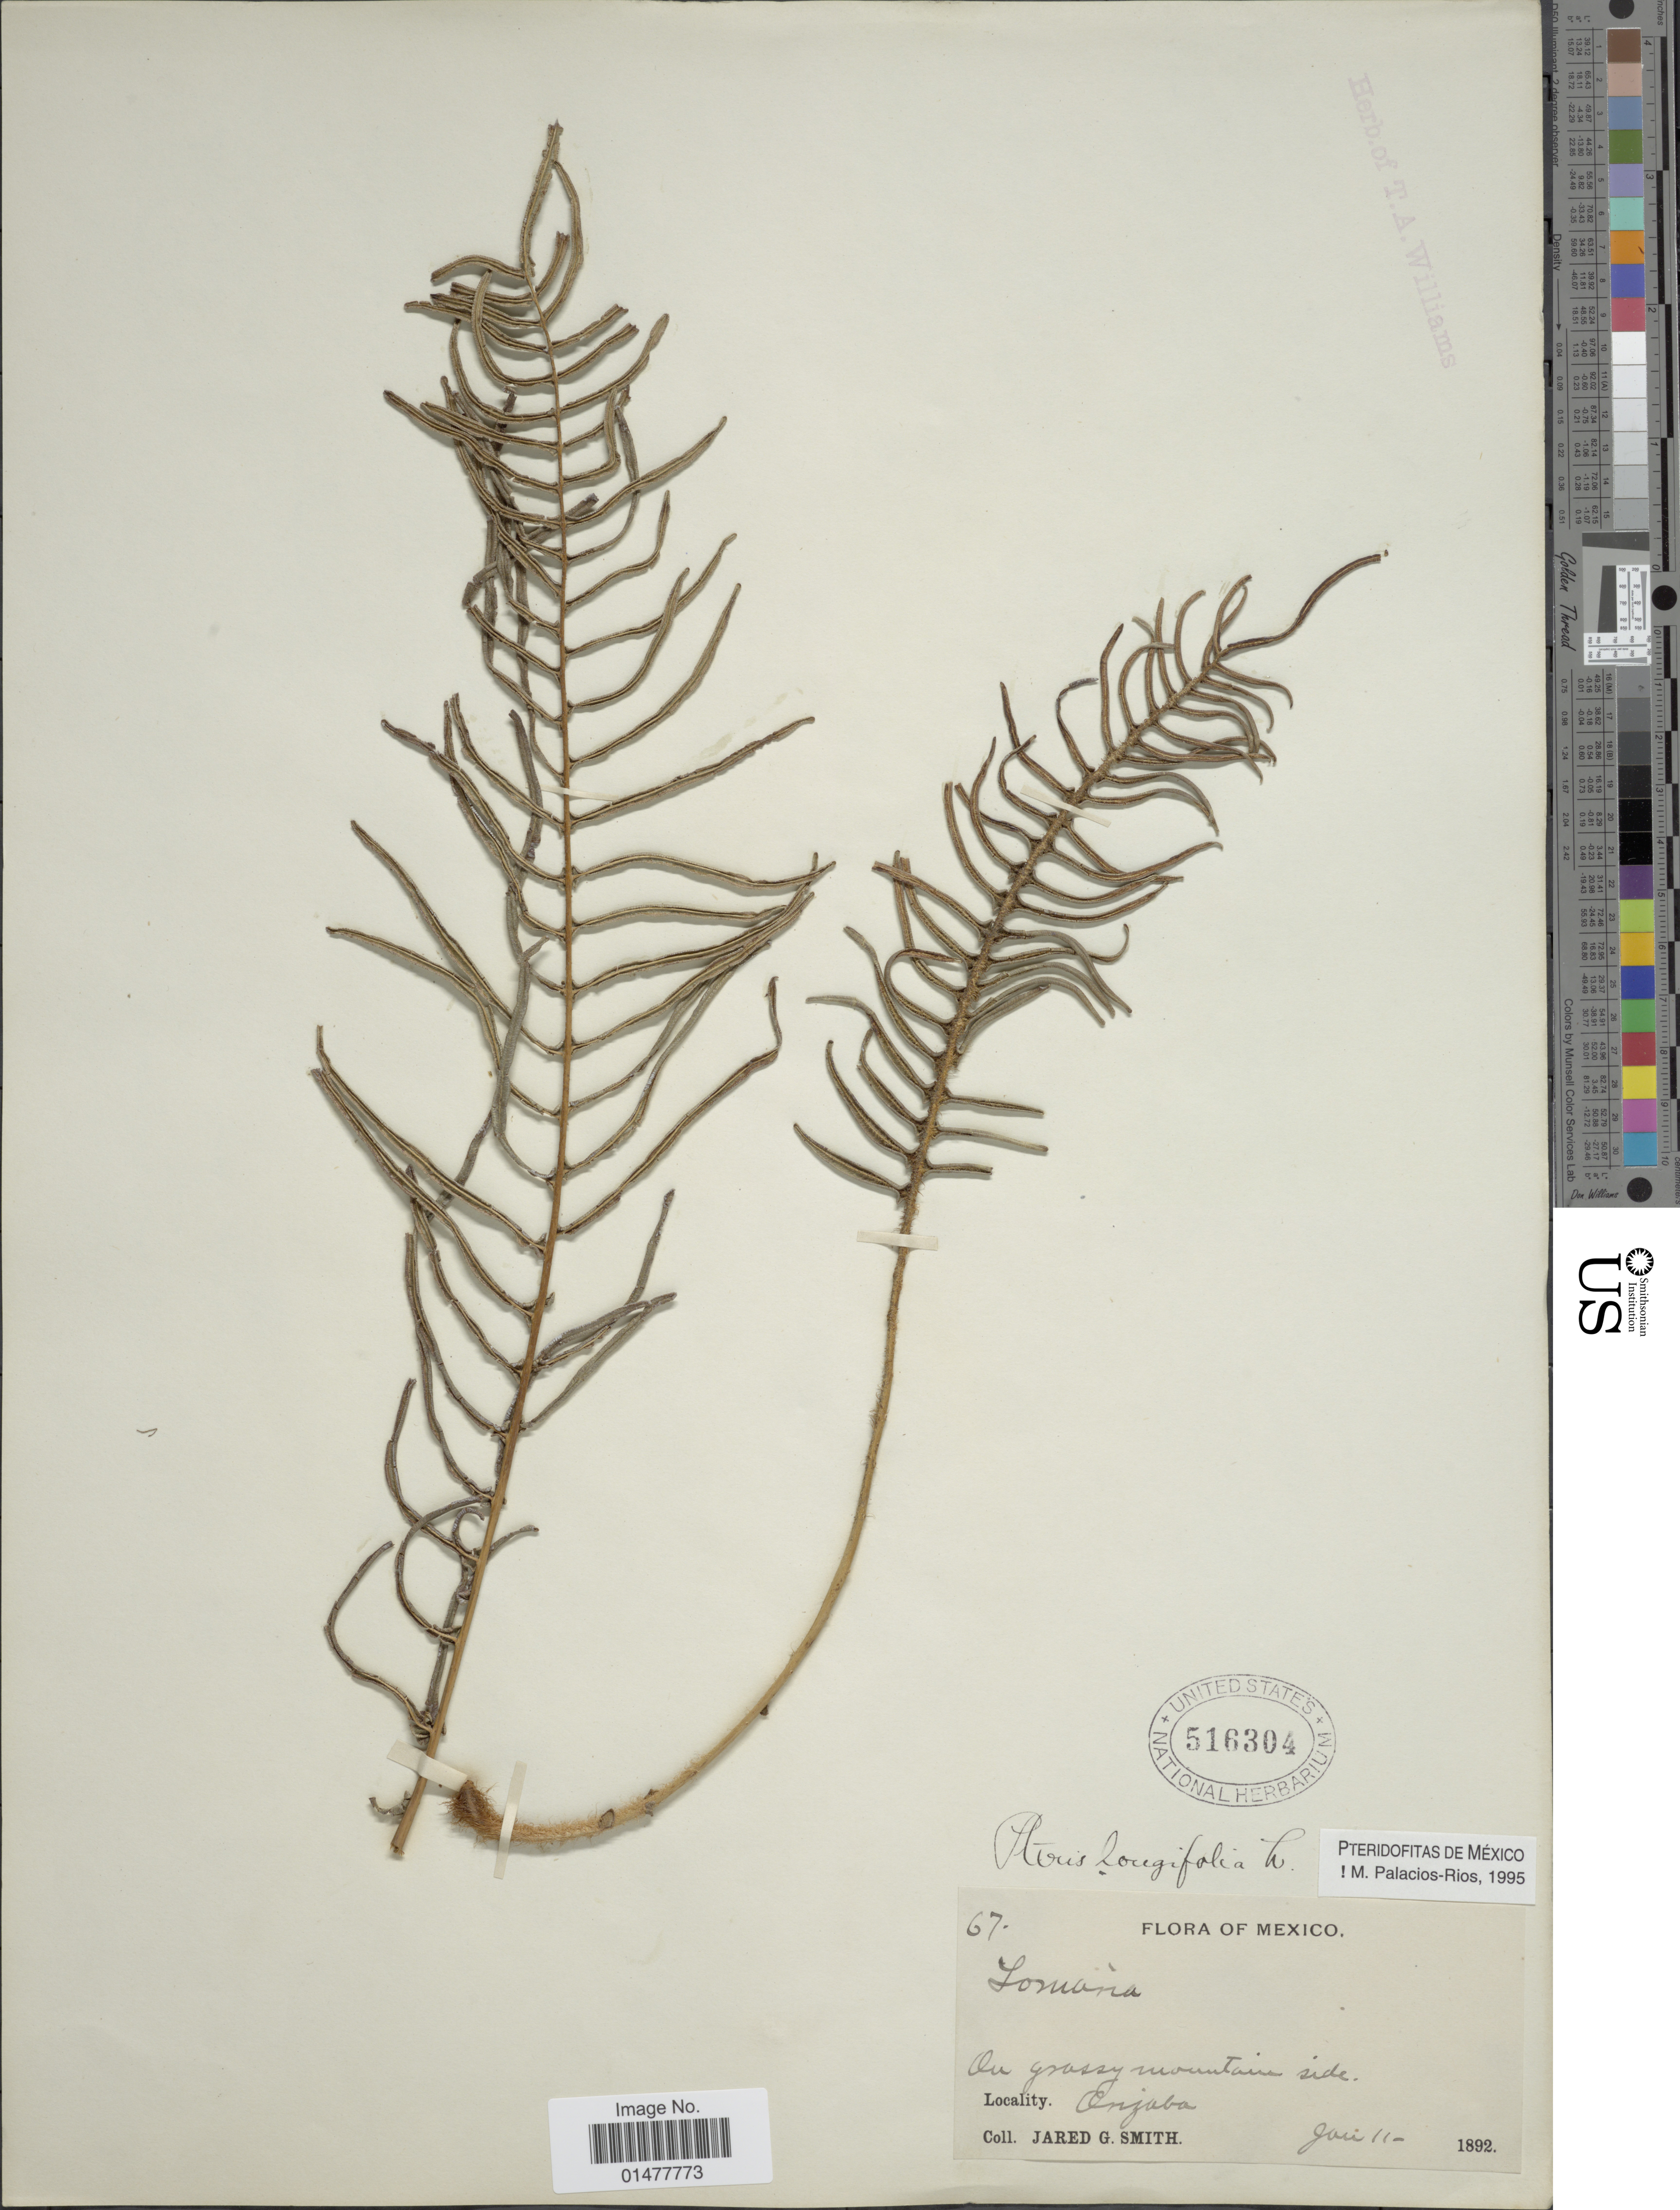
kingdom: Plantae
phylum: Tracheophyta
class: Polypodiopsida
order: Polypodiales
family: Pteridaceae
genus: Pteris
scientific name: Pteris longifolia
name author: L.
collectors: J. G. Smith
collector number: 67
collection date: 1892-06-11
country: Mexico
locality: On grassy mountain side, Orizaba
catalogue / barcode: US 516304